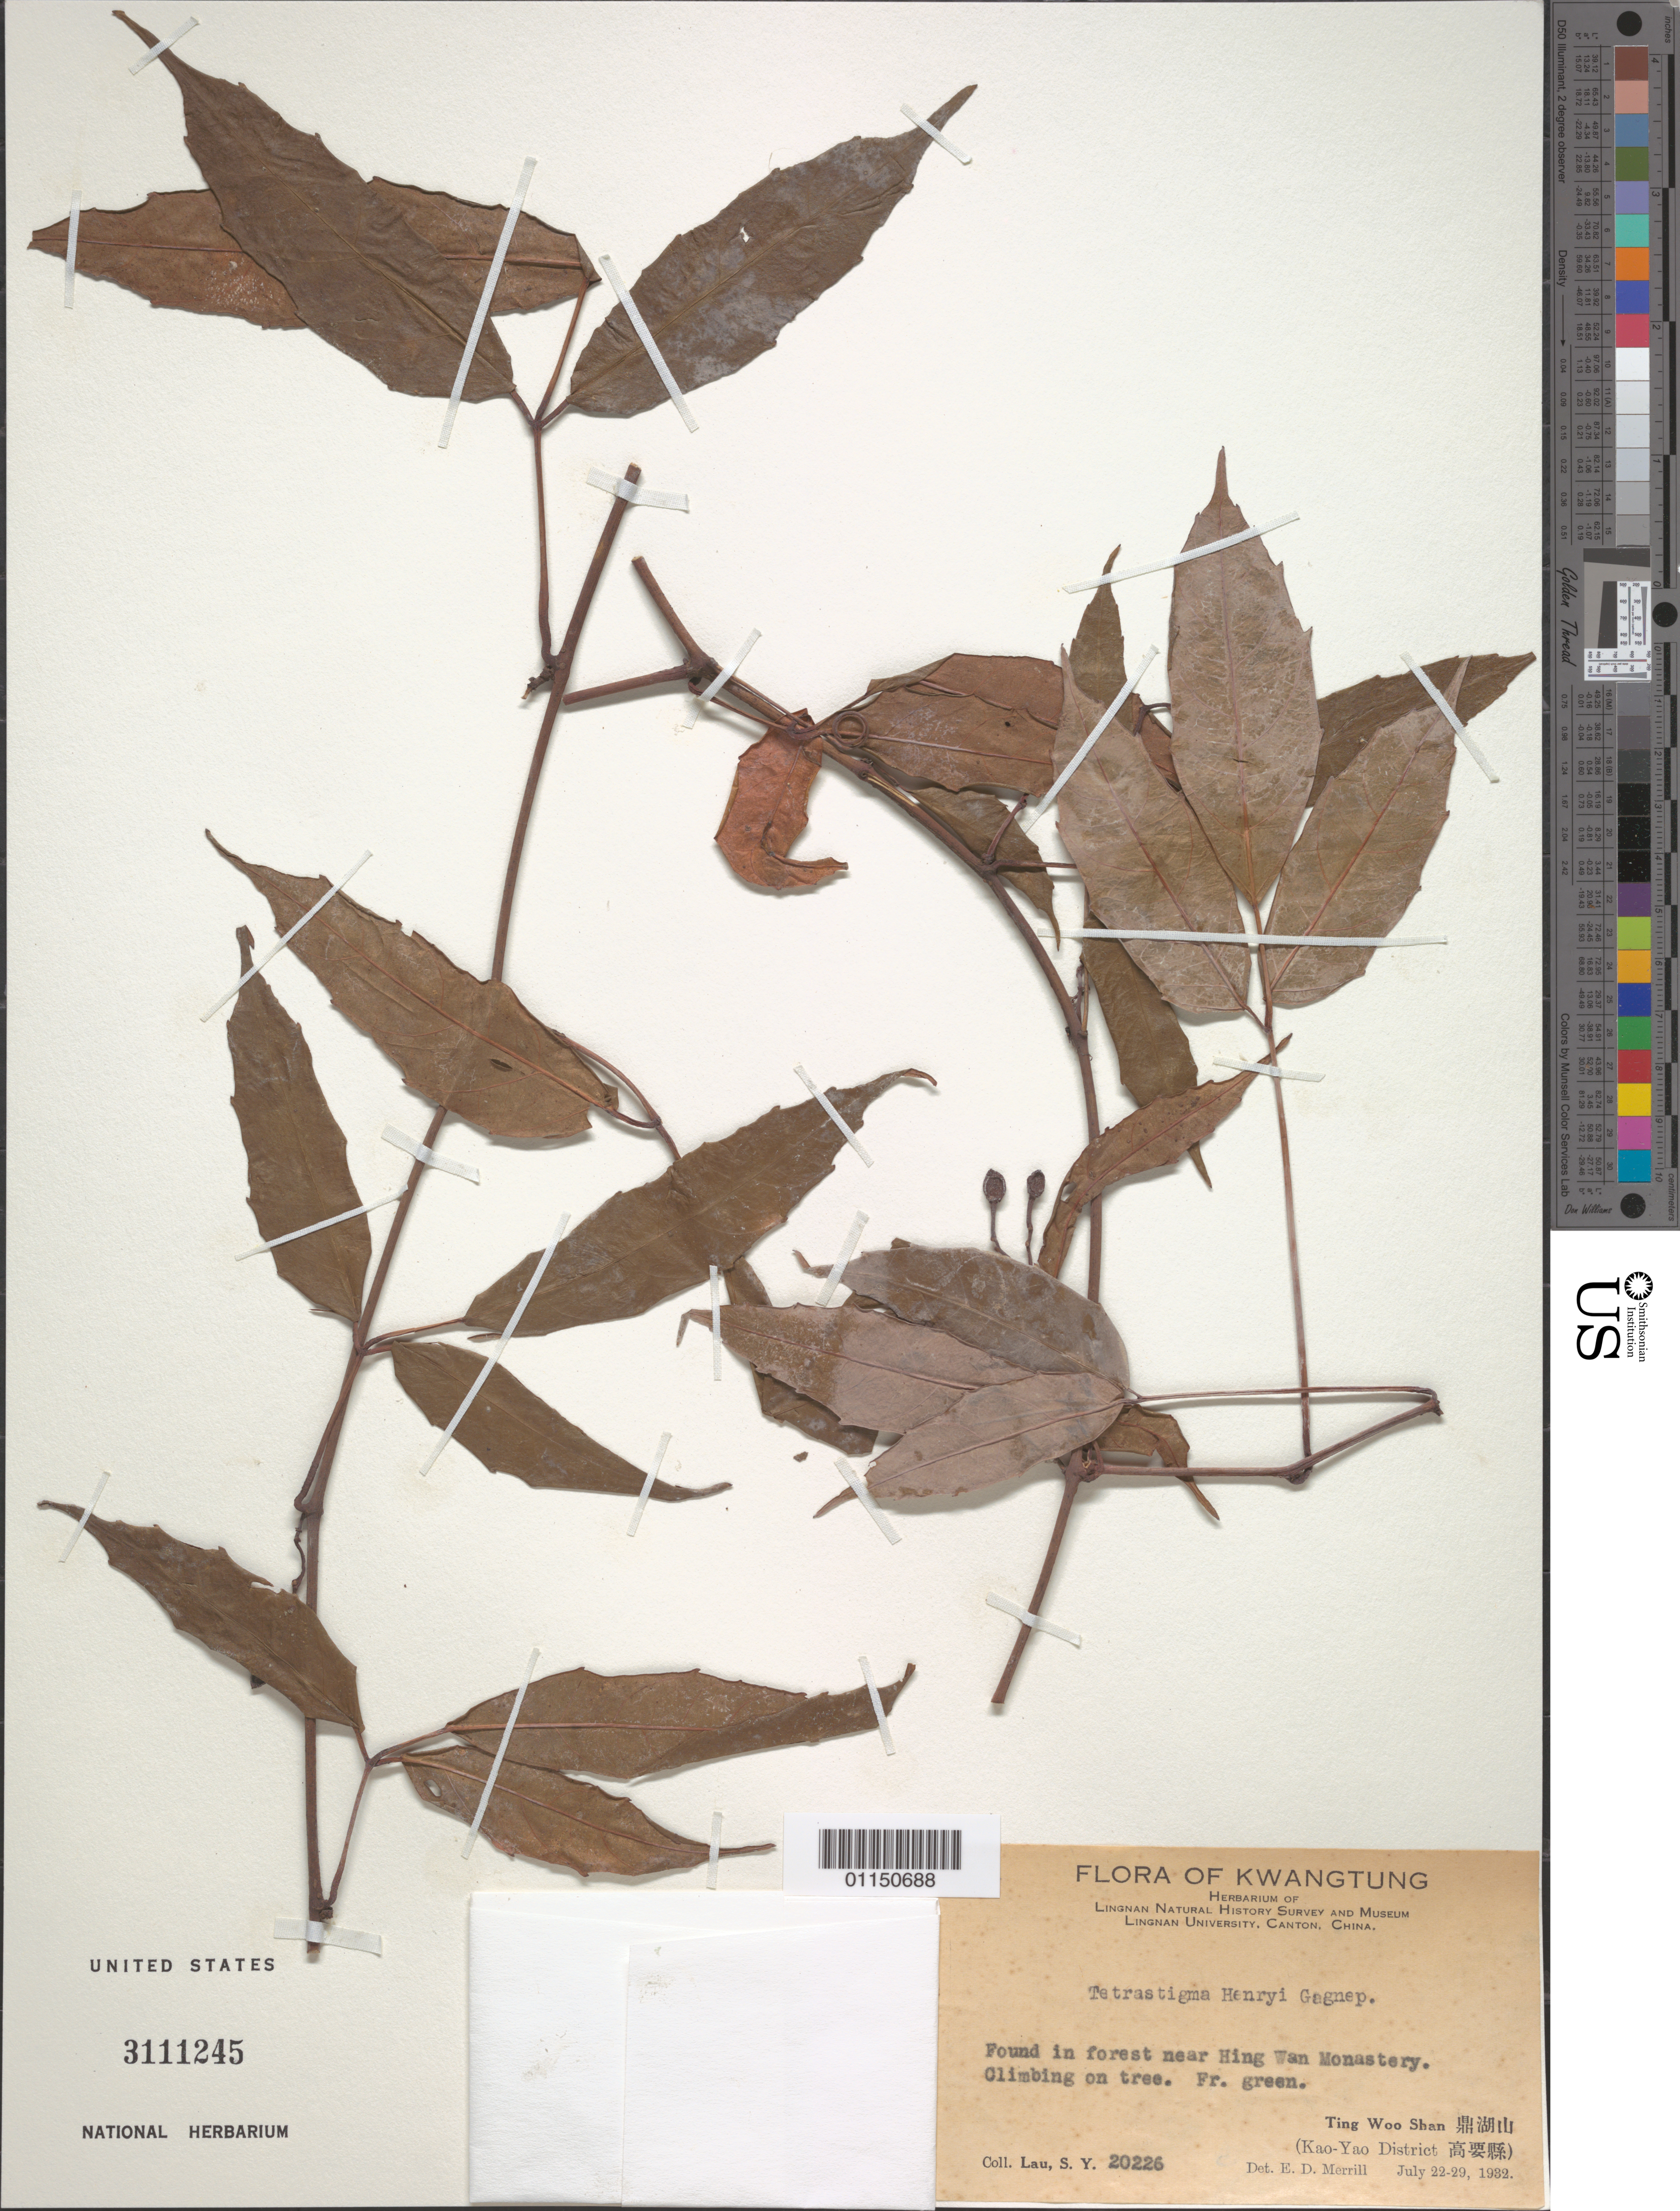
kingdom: Plantae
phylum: Tracheophyta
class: Magnoliopsida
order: Vitales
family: Vitaceae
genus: Tetrastigma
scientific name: Tetrastigma henryi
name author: Gagnep.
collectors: S. Y. Lau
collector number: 20226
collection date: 1932-07-22/1932-07-29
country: China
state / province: Guangdong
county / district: Kao-Yao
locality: Ting Woo Shan.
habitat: Forest. Climbing on tree.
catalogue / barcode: US 3111245